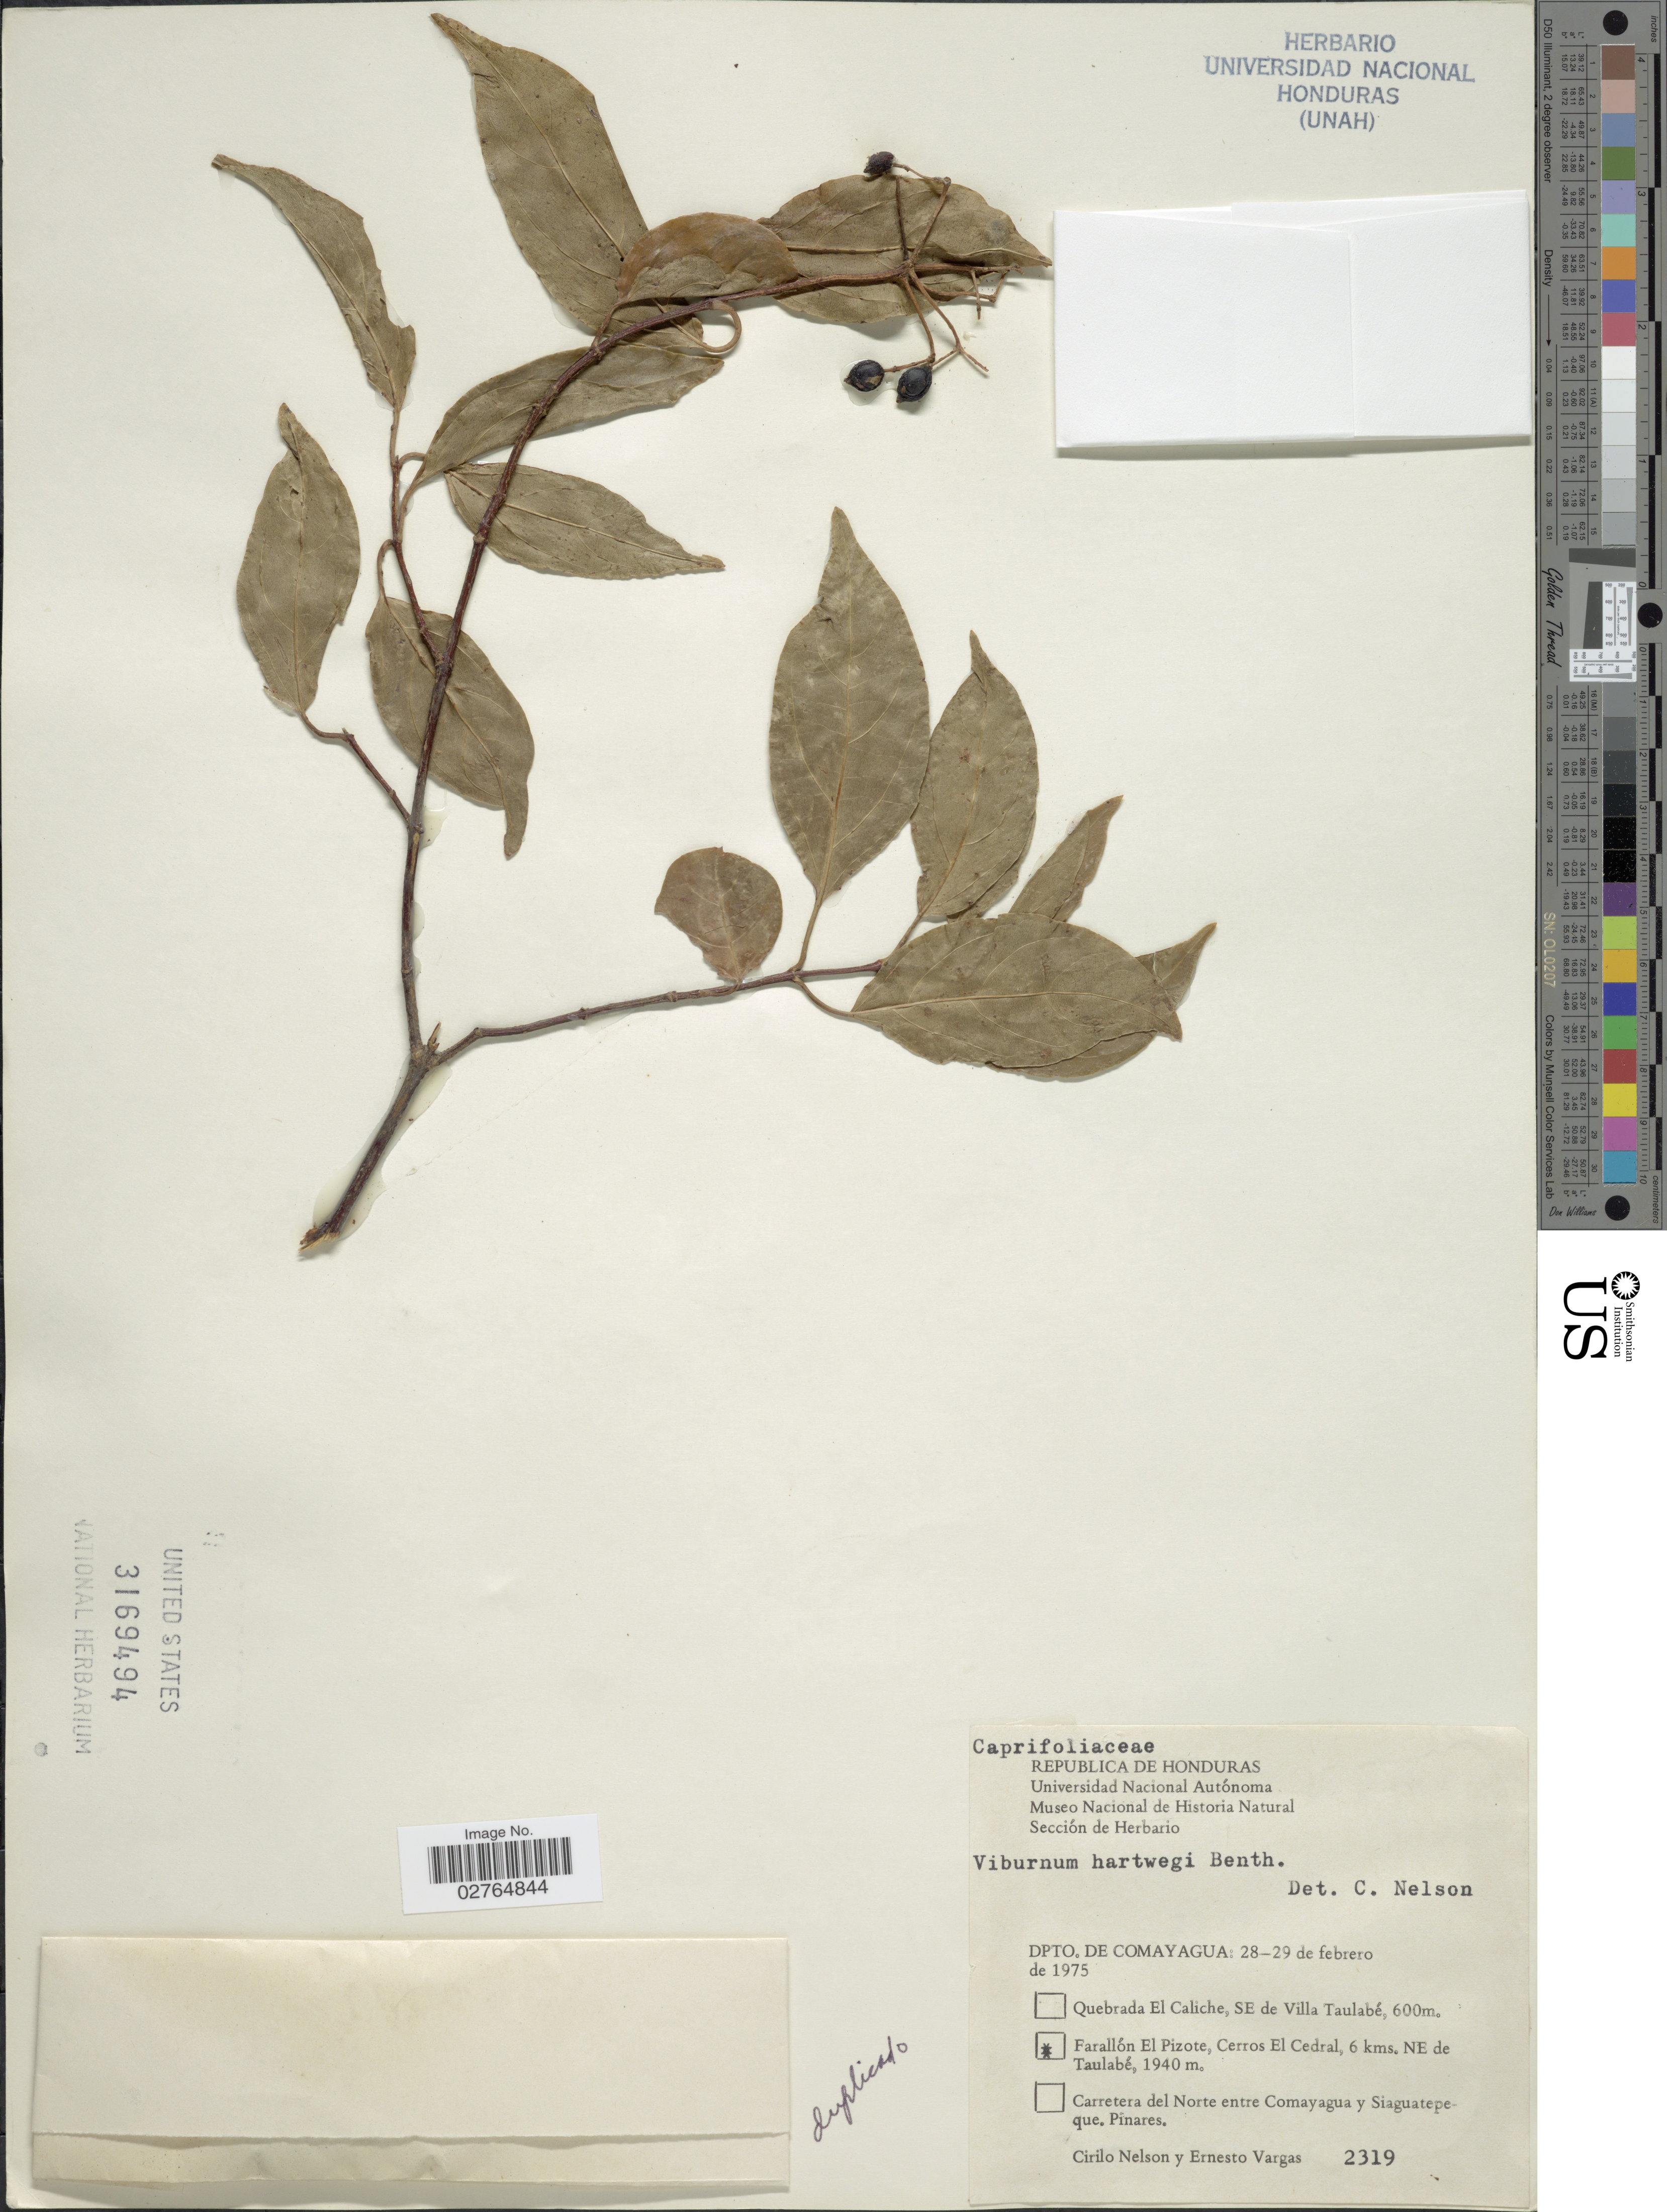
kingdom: Plantae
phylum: Tracheophyta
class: Magnoliopsida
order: Dipsacales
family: Viburnaceae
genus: Viburnum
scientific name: Viburnum hartwegii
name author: Benth.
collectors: C. Nelson & E. Vargas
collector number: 2319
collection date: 1975-02-28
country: Honduras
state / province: Comayagua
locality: Farallón El Pizote, Cerros El Cedral, 6 kms. NE de Taulabé. DPTO. De Comayagua.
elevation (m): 1940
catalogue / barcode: US 3169494